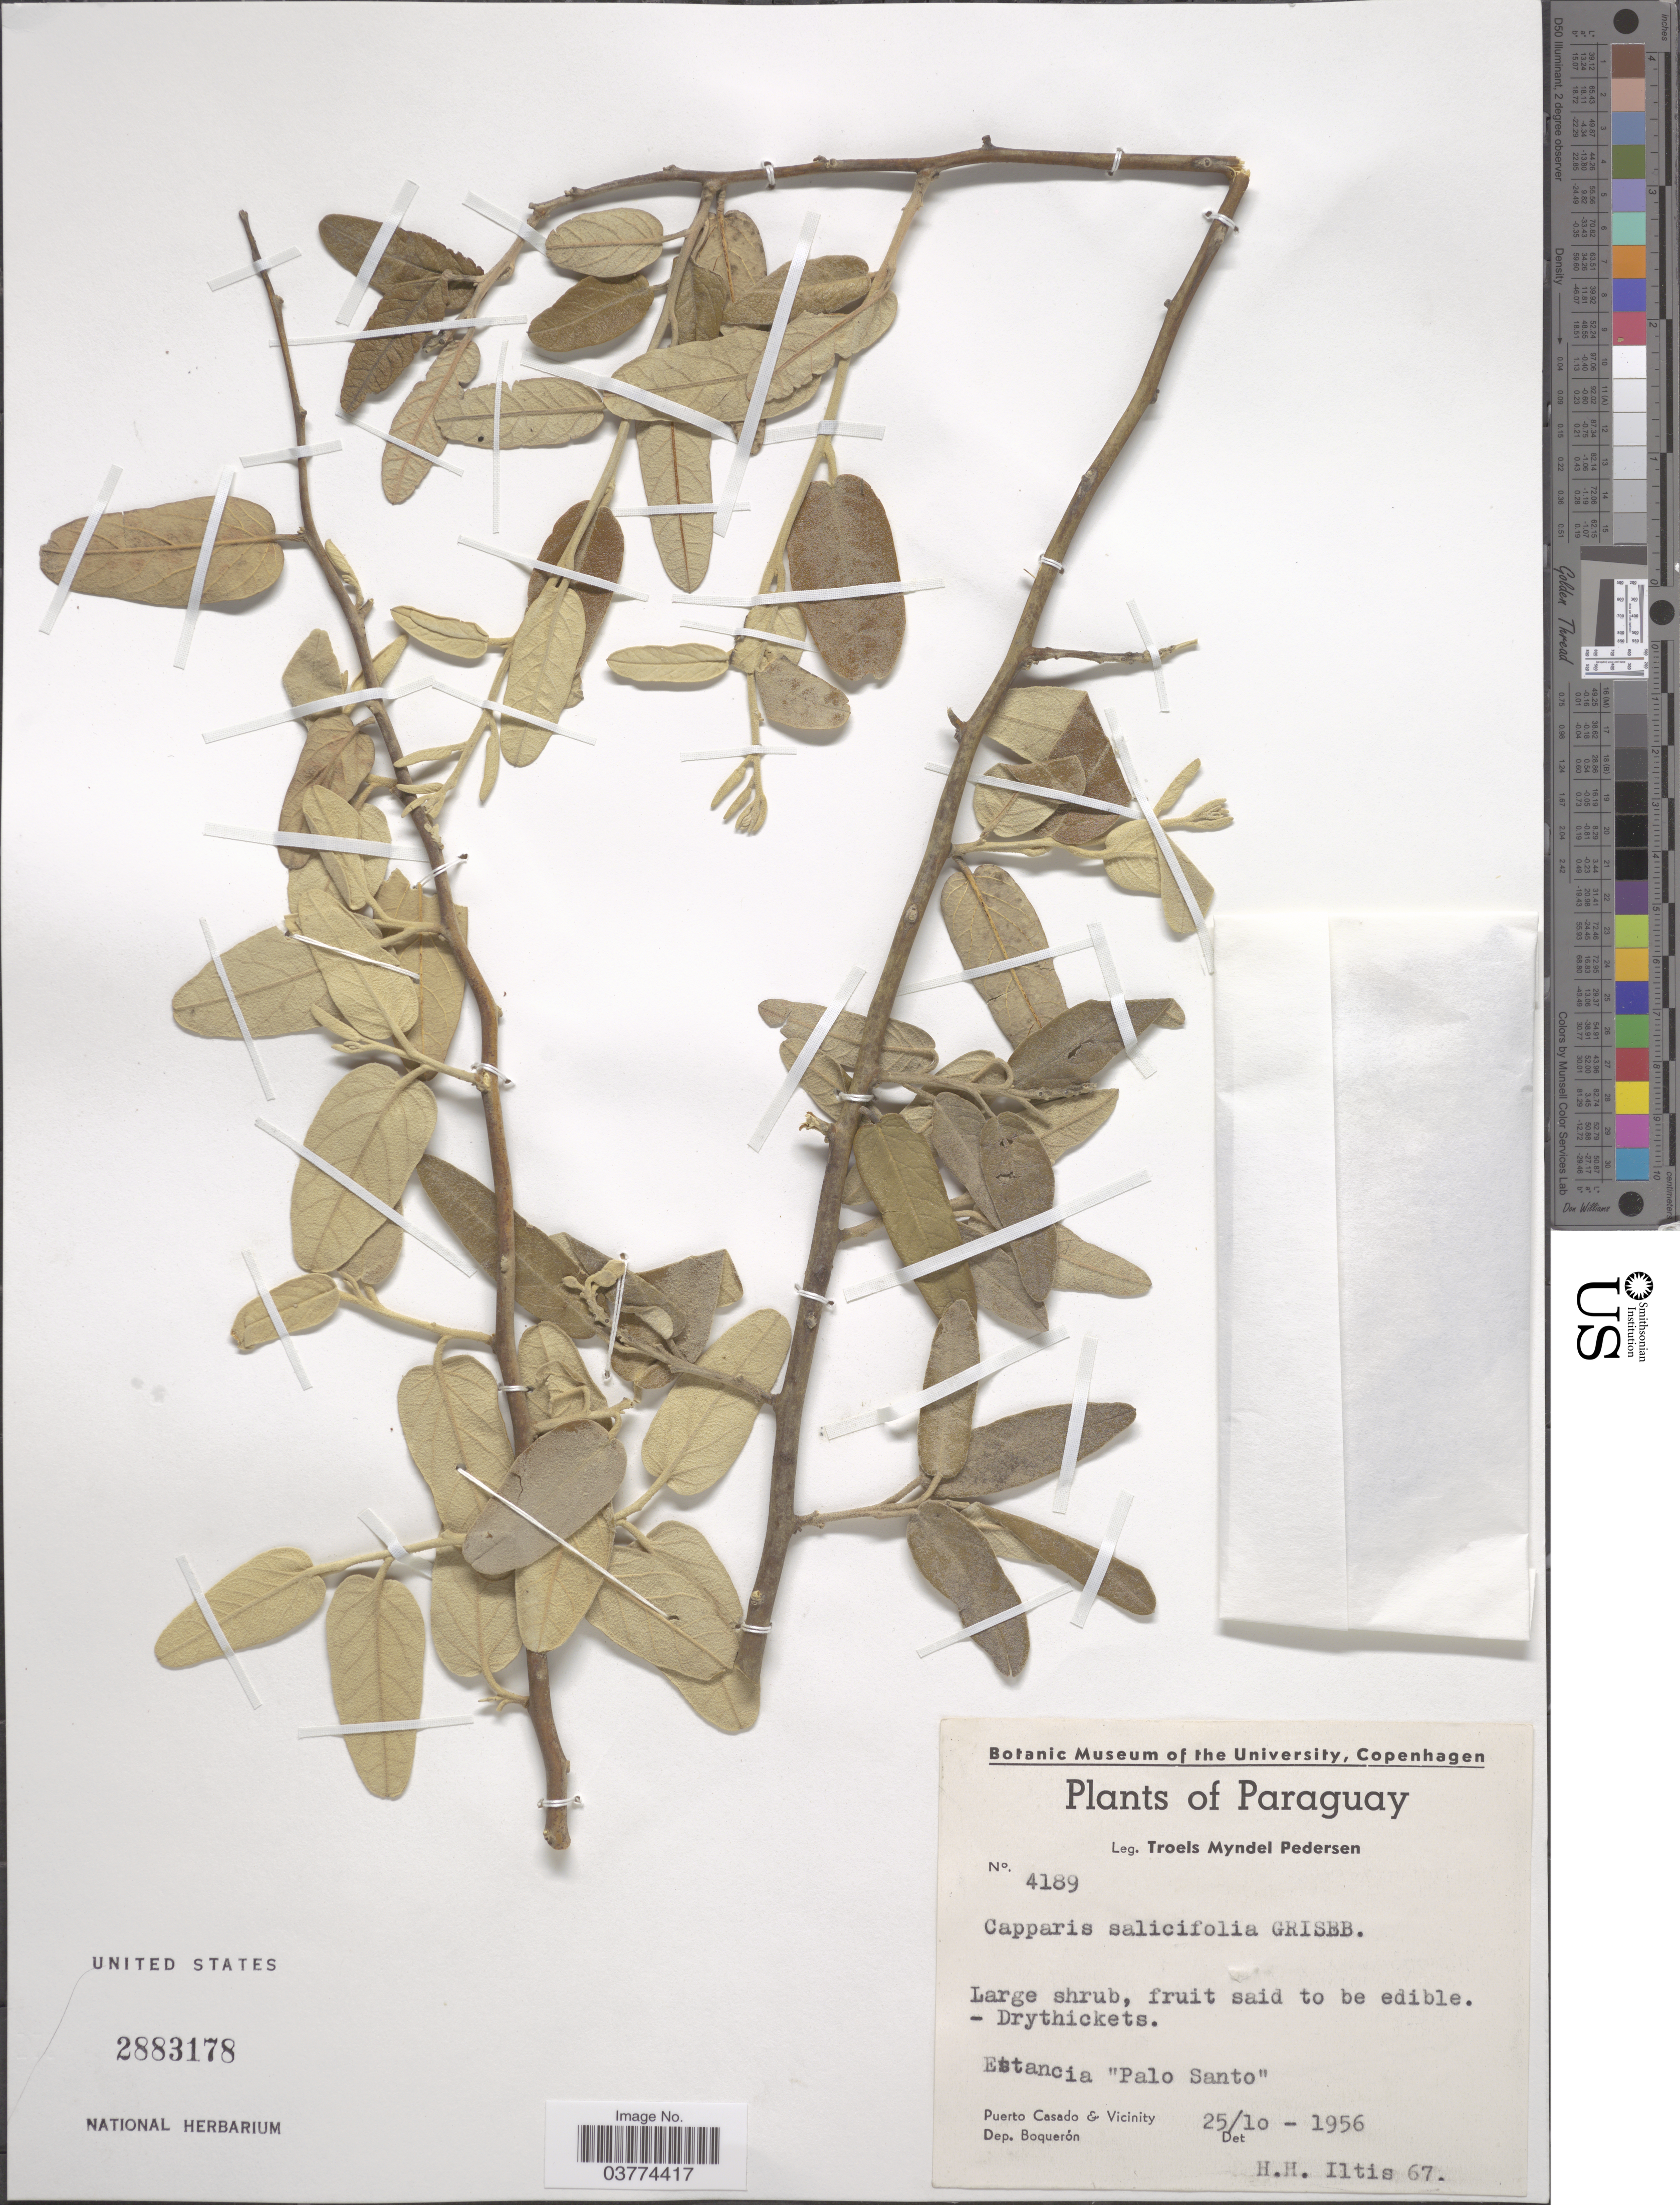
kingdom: Plantae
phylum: Tracheophyta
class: Magnoliopsida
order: Brassicales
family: Capparaceae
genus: Sarcotoxicum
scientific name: Sarcotoxicum salicifolium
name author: (Griseb.) Cornejo & Iltis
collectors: T. Pederson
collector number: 4189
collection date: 1956-10-25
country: Paraguay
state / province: Boqueron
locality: Estancia "Palo Santo". Puerto Casado & Vicinity. Dep. Boquerón.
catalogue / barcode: US 2883178